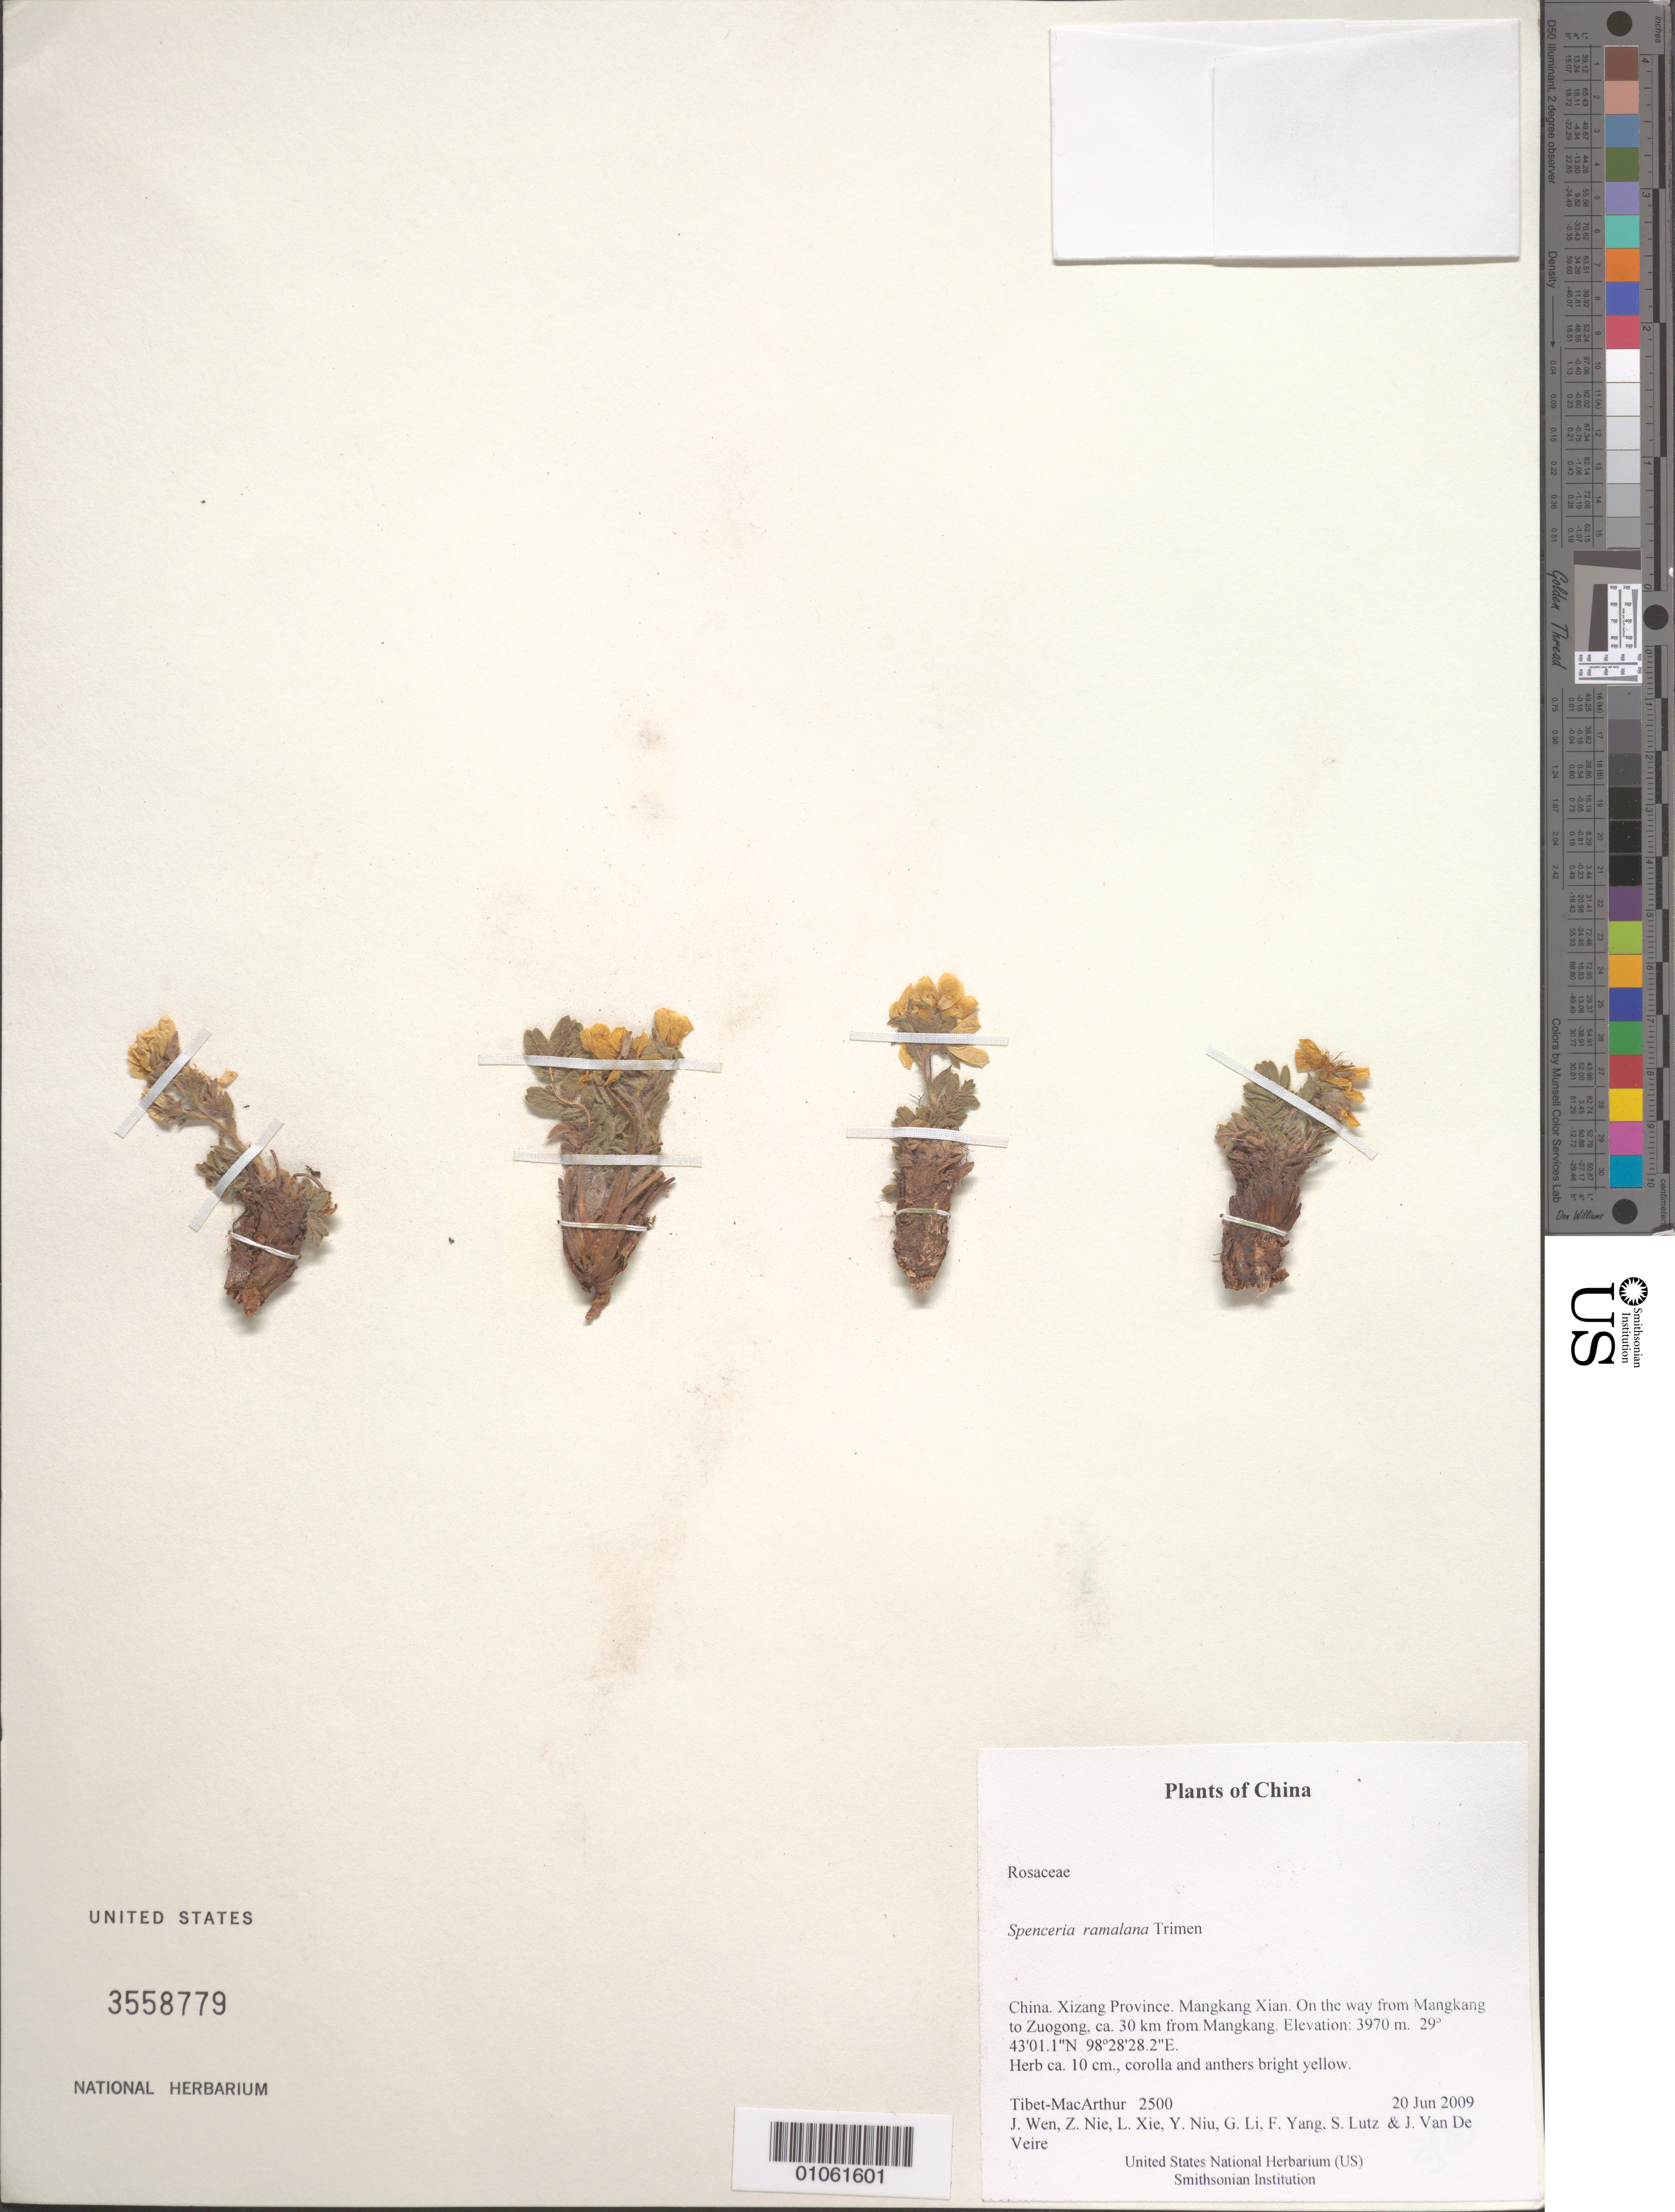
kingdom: Plantae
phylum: Tracheophyta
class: Magnoliopsida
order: Rosales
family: Rosaceae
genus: Spenceria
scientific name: Spenceria ramalana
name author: Trimen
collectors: Tibet-MacArthur, J. Wen, Z. Nie, L. Xie, Y. Niu, G. Li, F. Yang, S. Lutz & J. Van De Veire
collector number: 2500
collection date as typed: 20 Jun 2009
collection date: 2009-06-20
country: China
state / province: Xizang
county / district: Mangkang Xian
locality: On the way from Mangkang to Zuogong, ca. 30 km from Mangkang.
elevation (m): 3970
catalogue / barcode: US 3558779